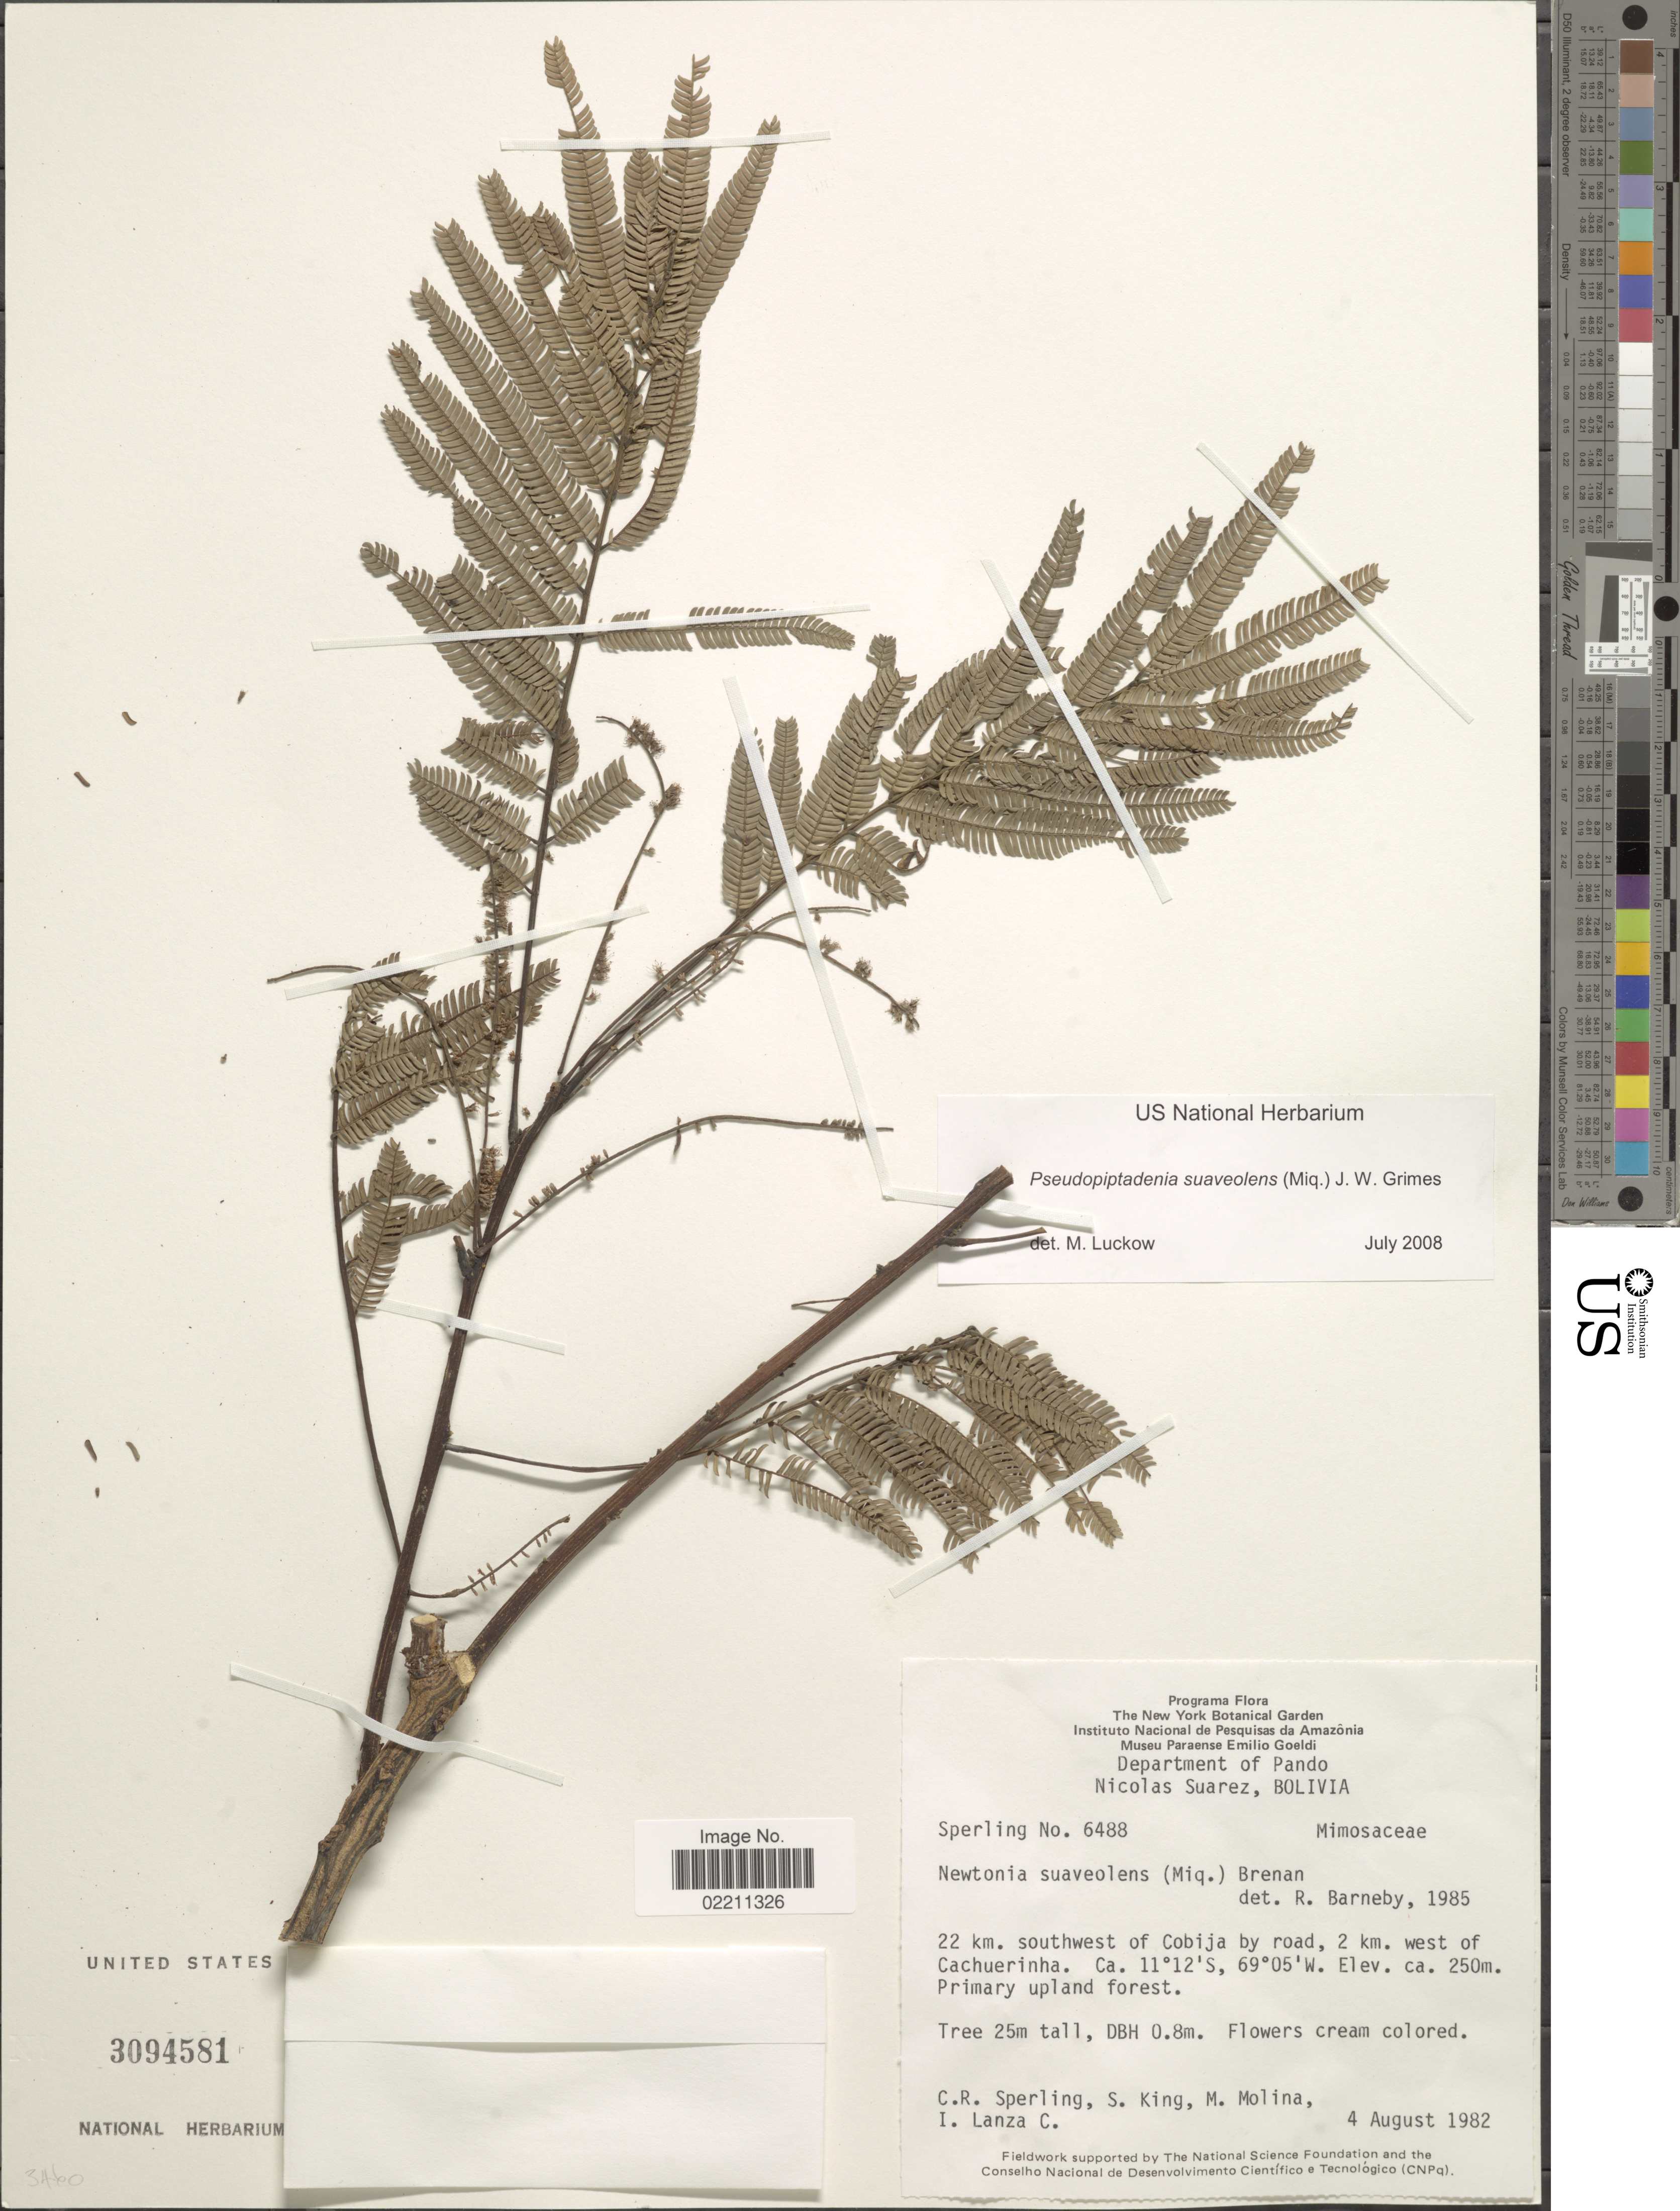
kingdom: Plantae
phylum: Tracheophyta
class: Magnoliopsida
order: Fabales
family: Fabaceae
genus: Marlimorimia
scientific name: Marlimorimia psilostachya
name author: (DC.) L.P. Queiroz & Marc.F. Simon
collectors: C. R. Sperling, S. King, M. Molina & I. Lanza C.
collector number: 6488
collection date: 1982-08-04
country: Bolivia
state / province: Pando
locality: Department of of pando, Nicolas Suarez, Bolivia. 22 km, southwest of Cobija by road, 2 k. west of Cahuerinha.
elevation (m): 250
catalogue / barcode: US 3094581